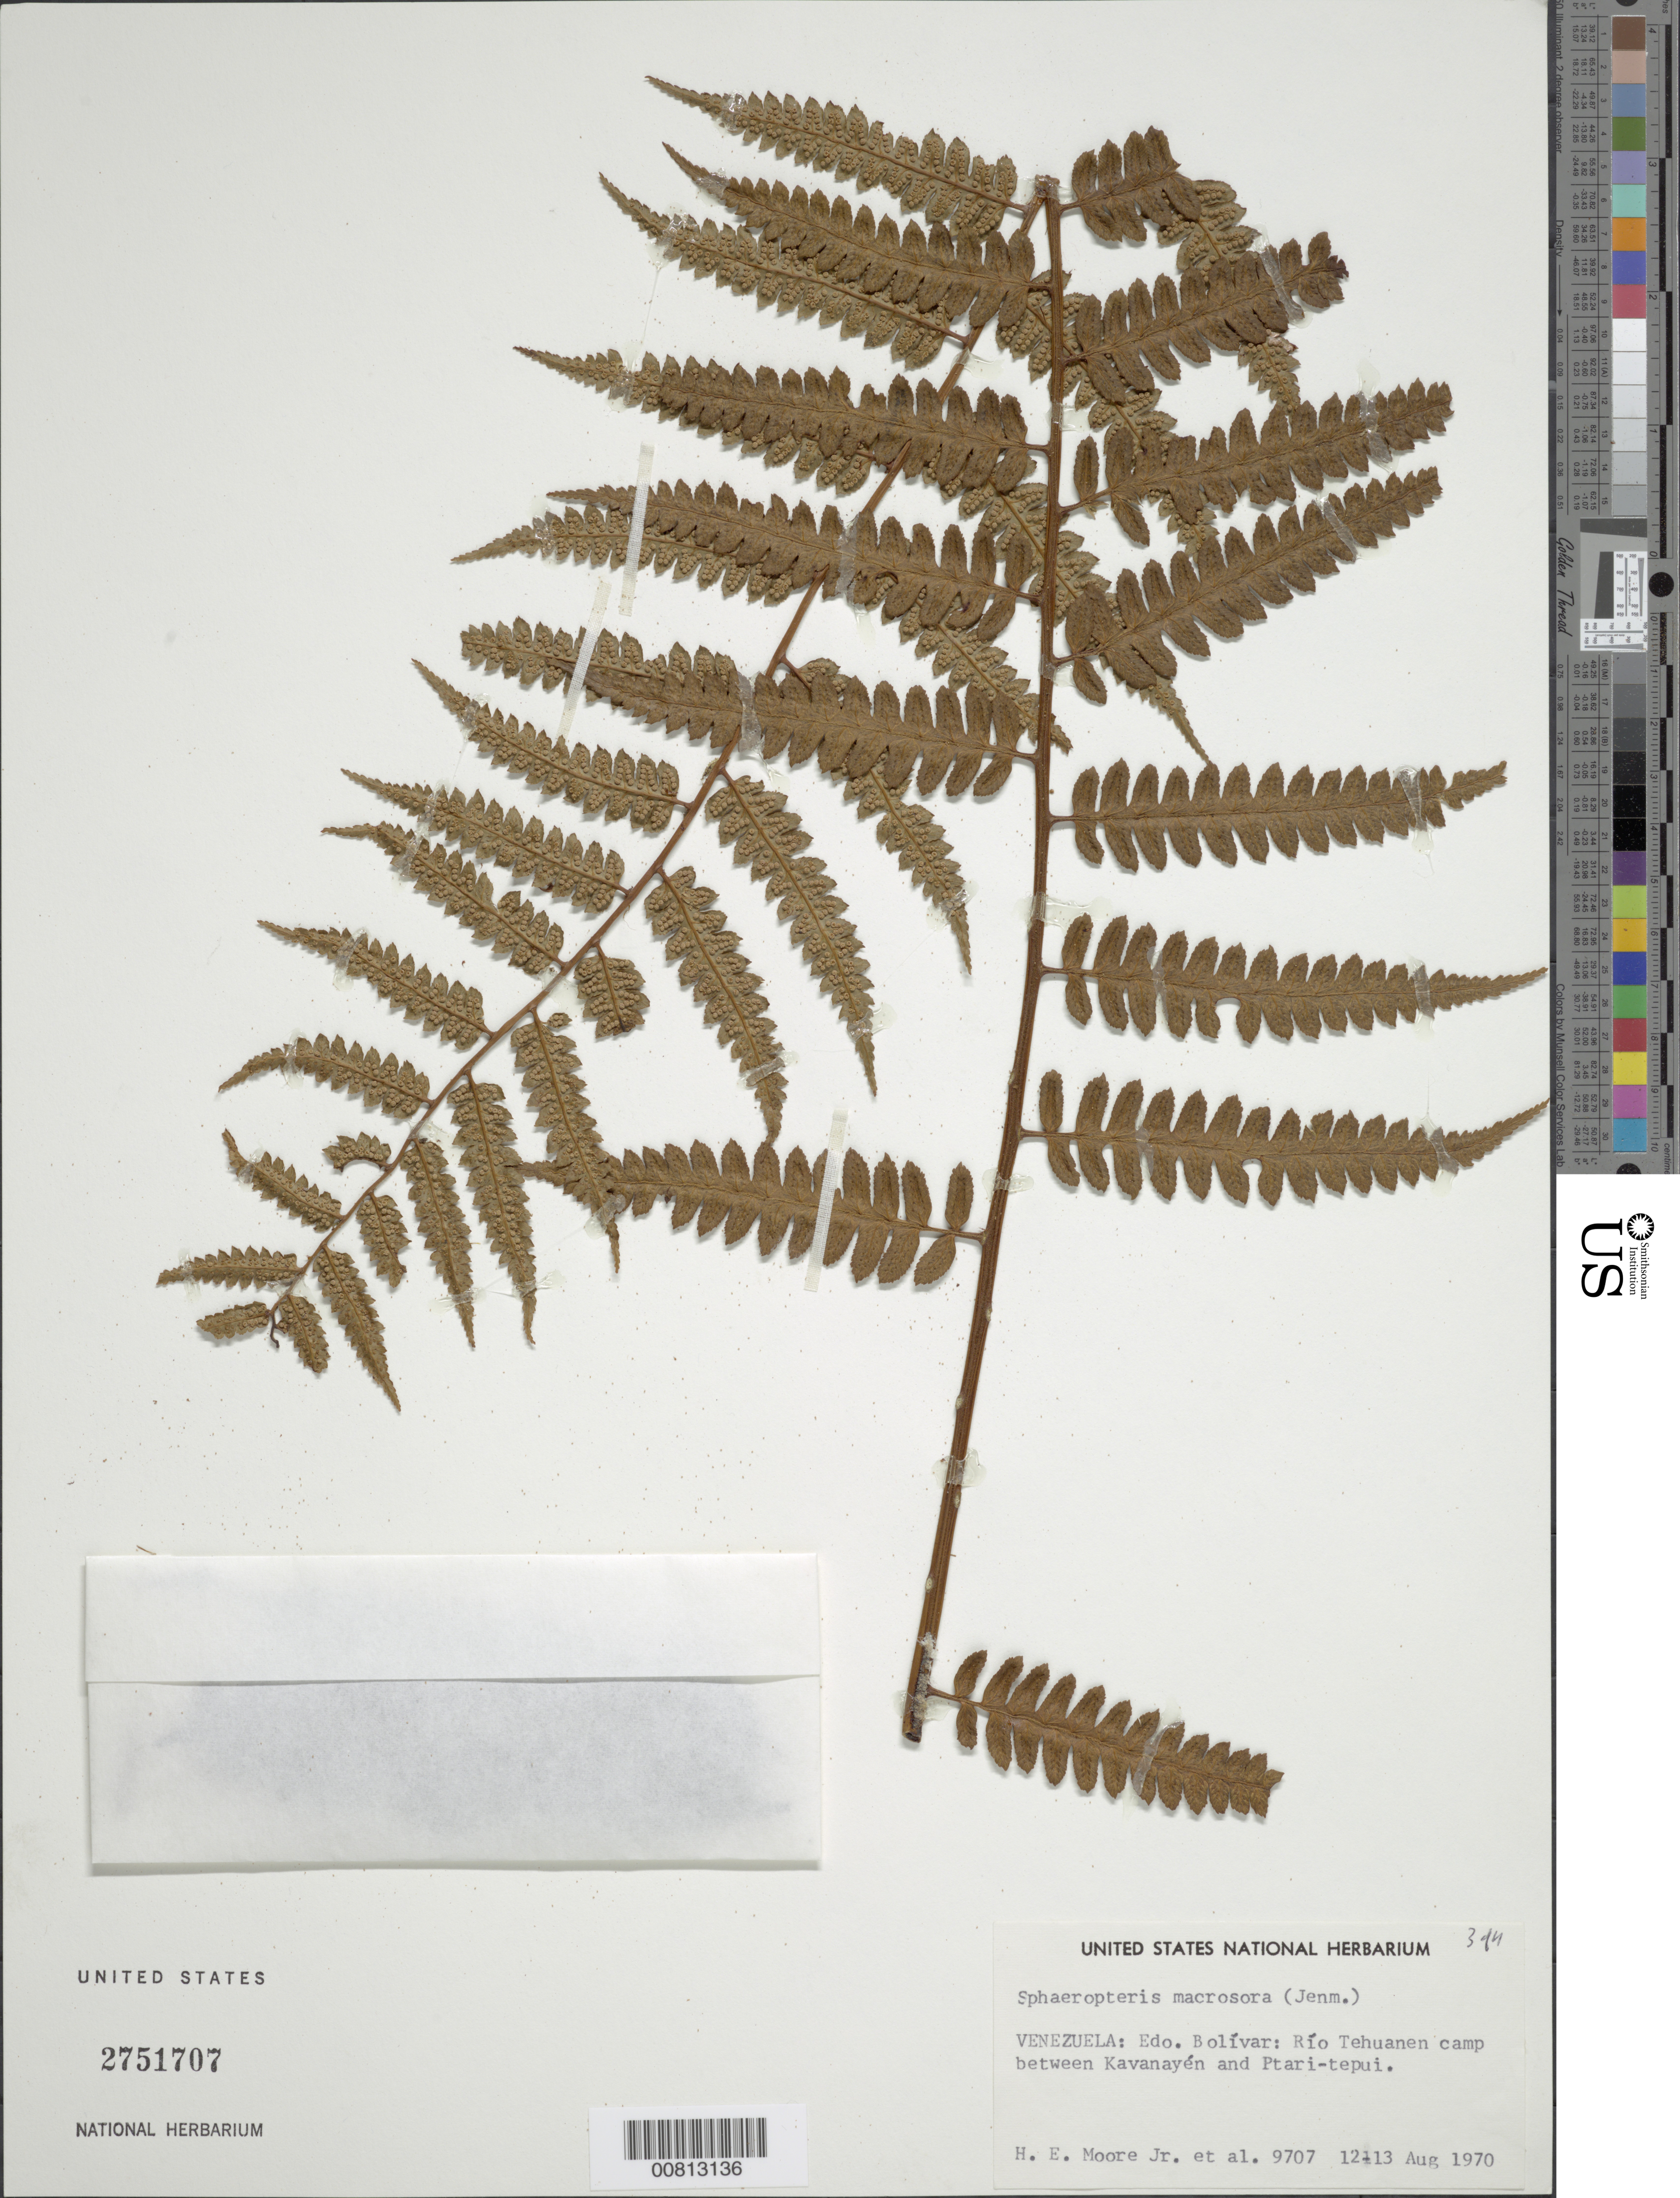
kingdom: Plantae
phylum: Tracheophyta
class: Polypodiopsida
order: Cyatheales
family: Cyatheaceae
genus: Cyathea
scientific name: Cyathea macrosora var. macrosora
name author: (Baker) Domin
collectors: H. Moore & et al.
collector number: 9707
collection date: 1970-08-12/1970-08-13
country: Venezuela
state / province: Bolivar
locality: Río Tehuanen camp between Kavanayén and Ptari-tepui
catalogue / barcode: US 2751707